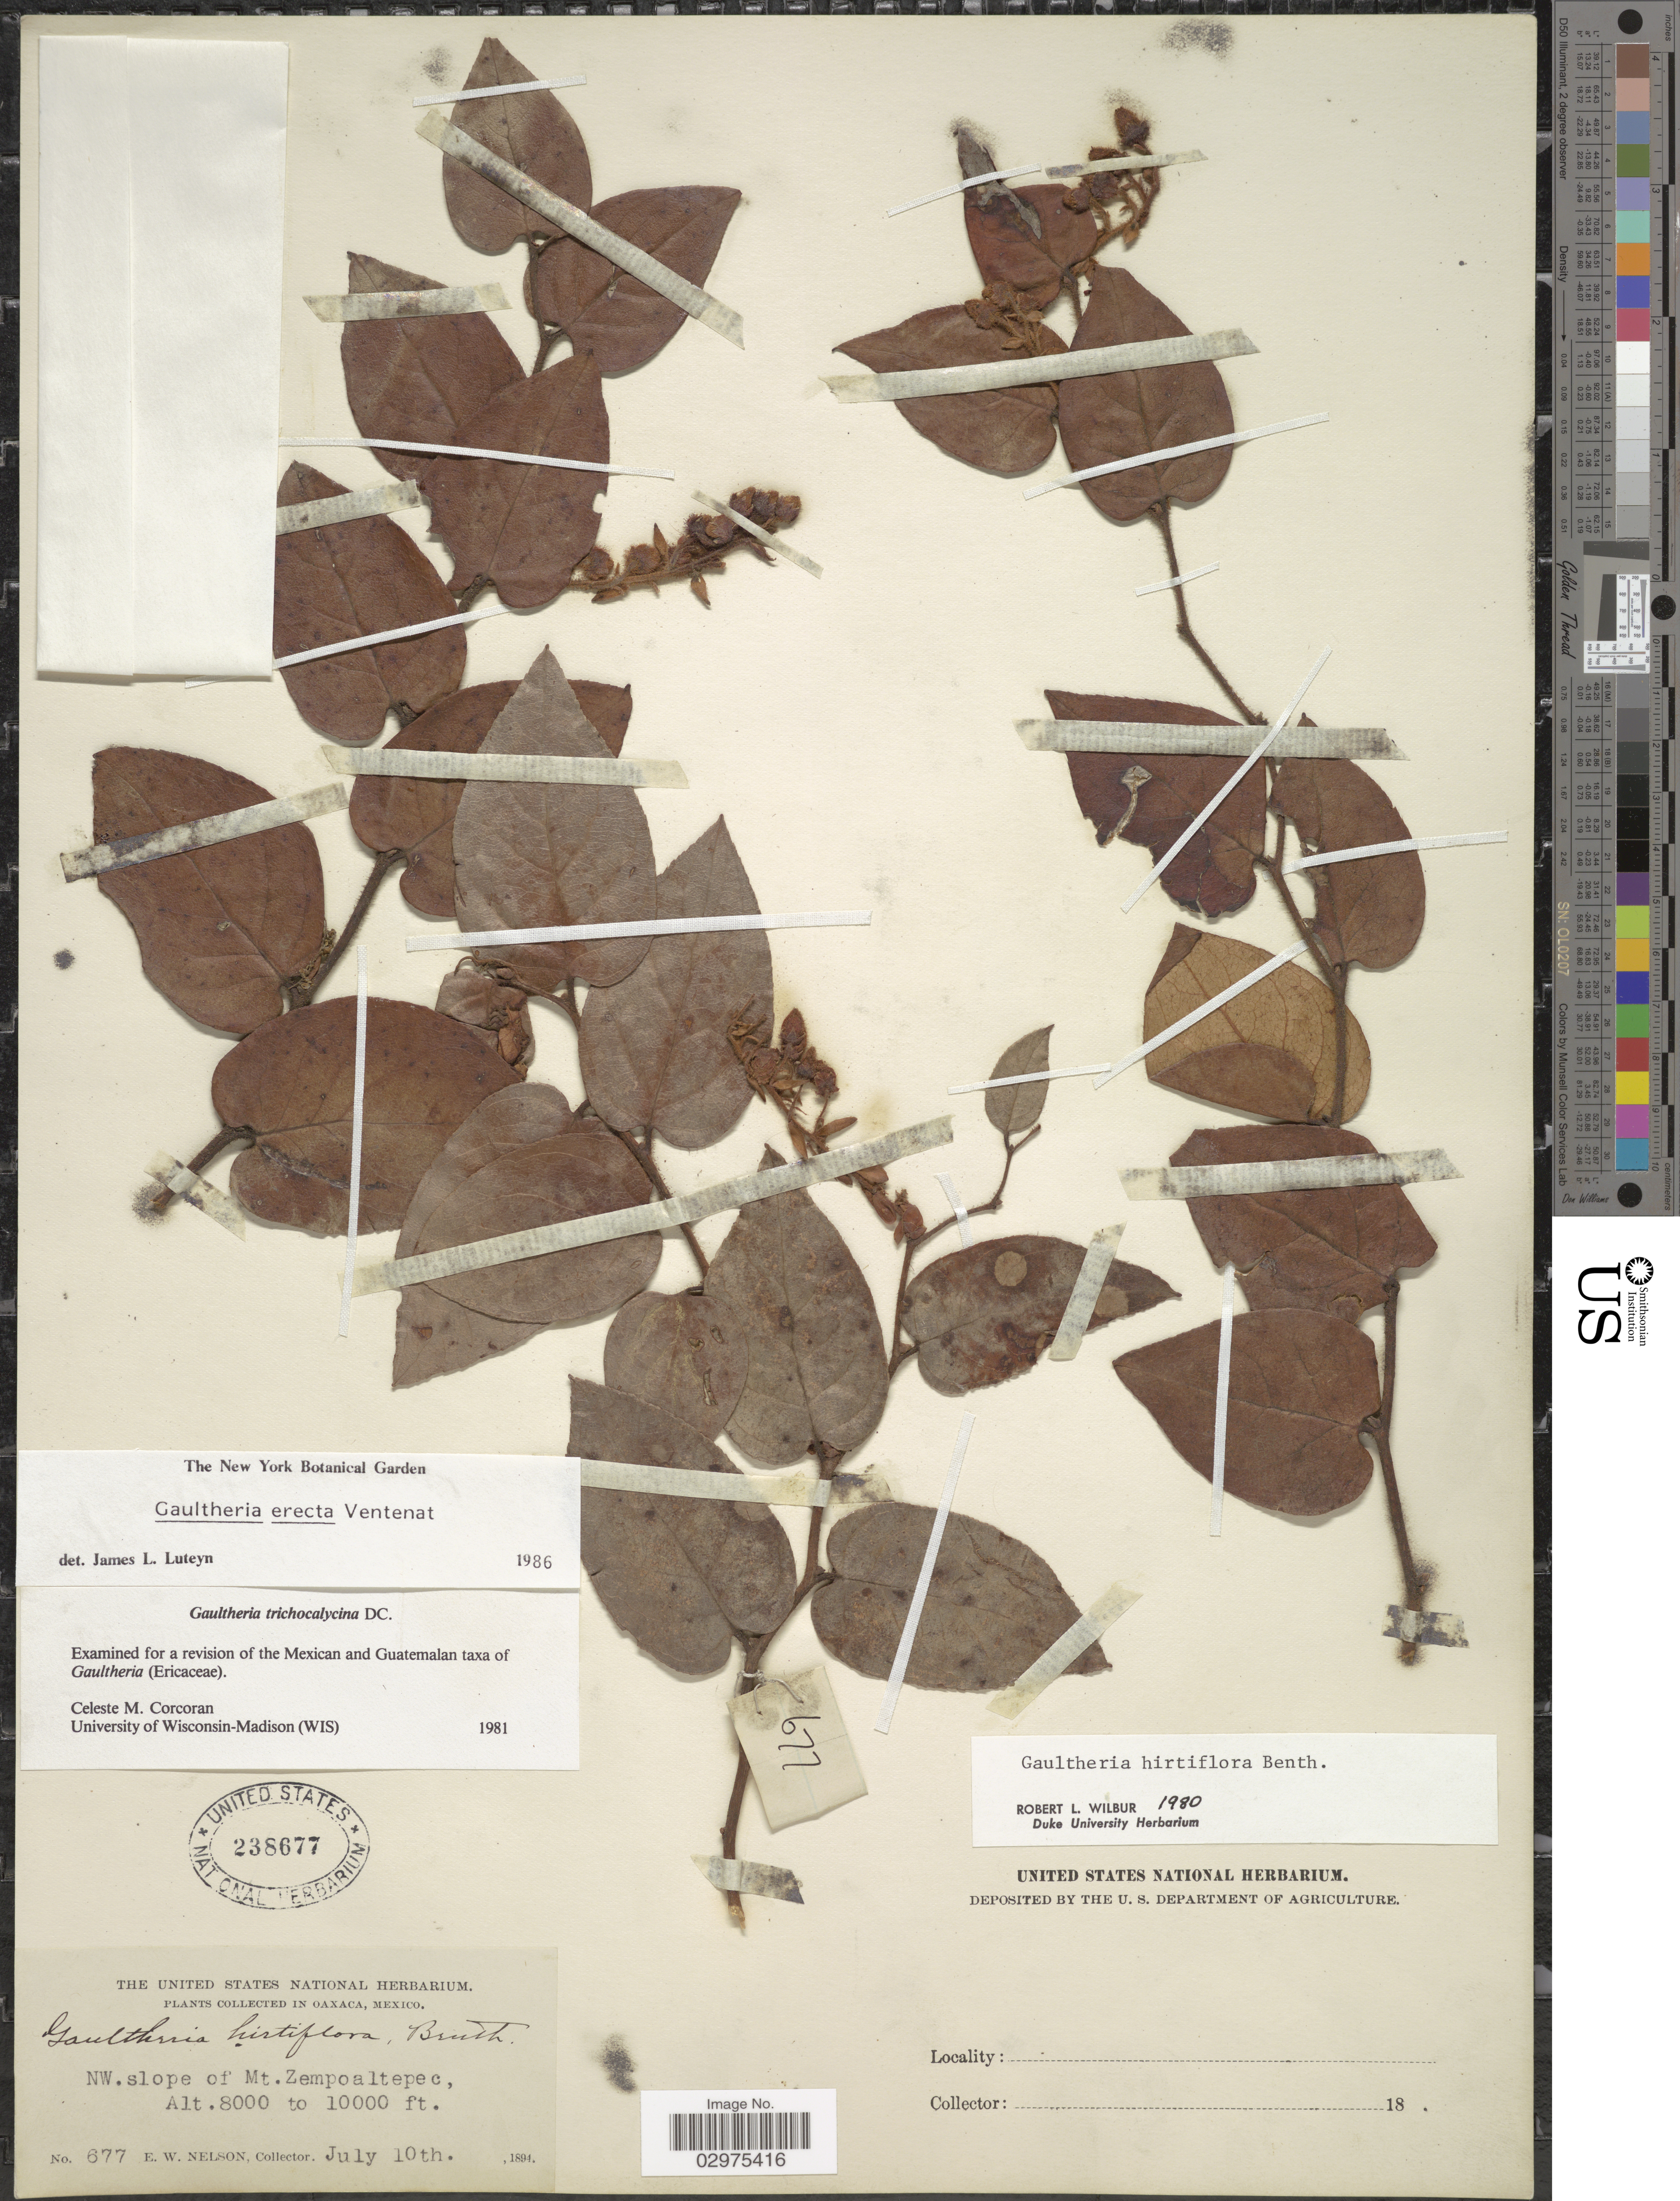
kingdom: Plantae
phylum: Tracheophyta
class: Magnoliopsida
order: Ericales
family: Ericaceae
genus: Gaultheria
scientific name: Gaultheria erecta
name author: Vent.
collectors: E. W. Nelson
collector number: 677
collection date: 1894-07-10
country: Mexico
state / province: Oaxaca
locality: NW. slope of Mt. Zempoaltepec.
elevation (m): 2438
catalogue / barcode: US 238677